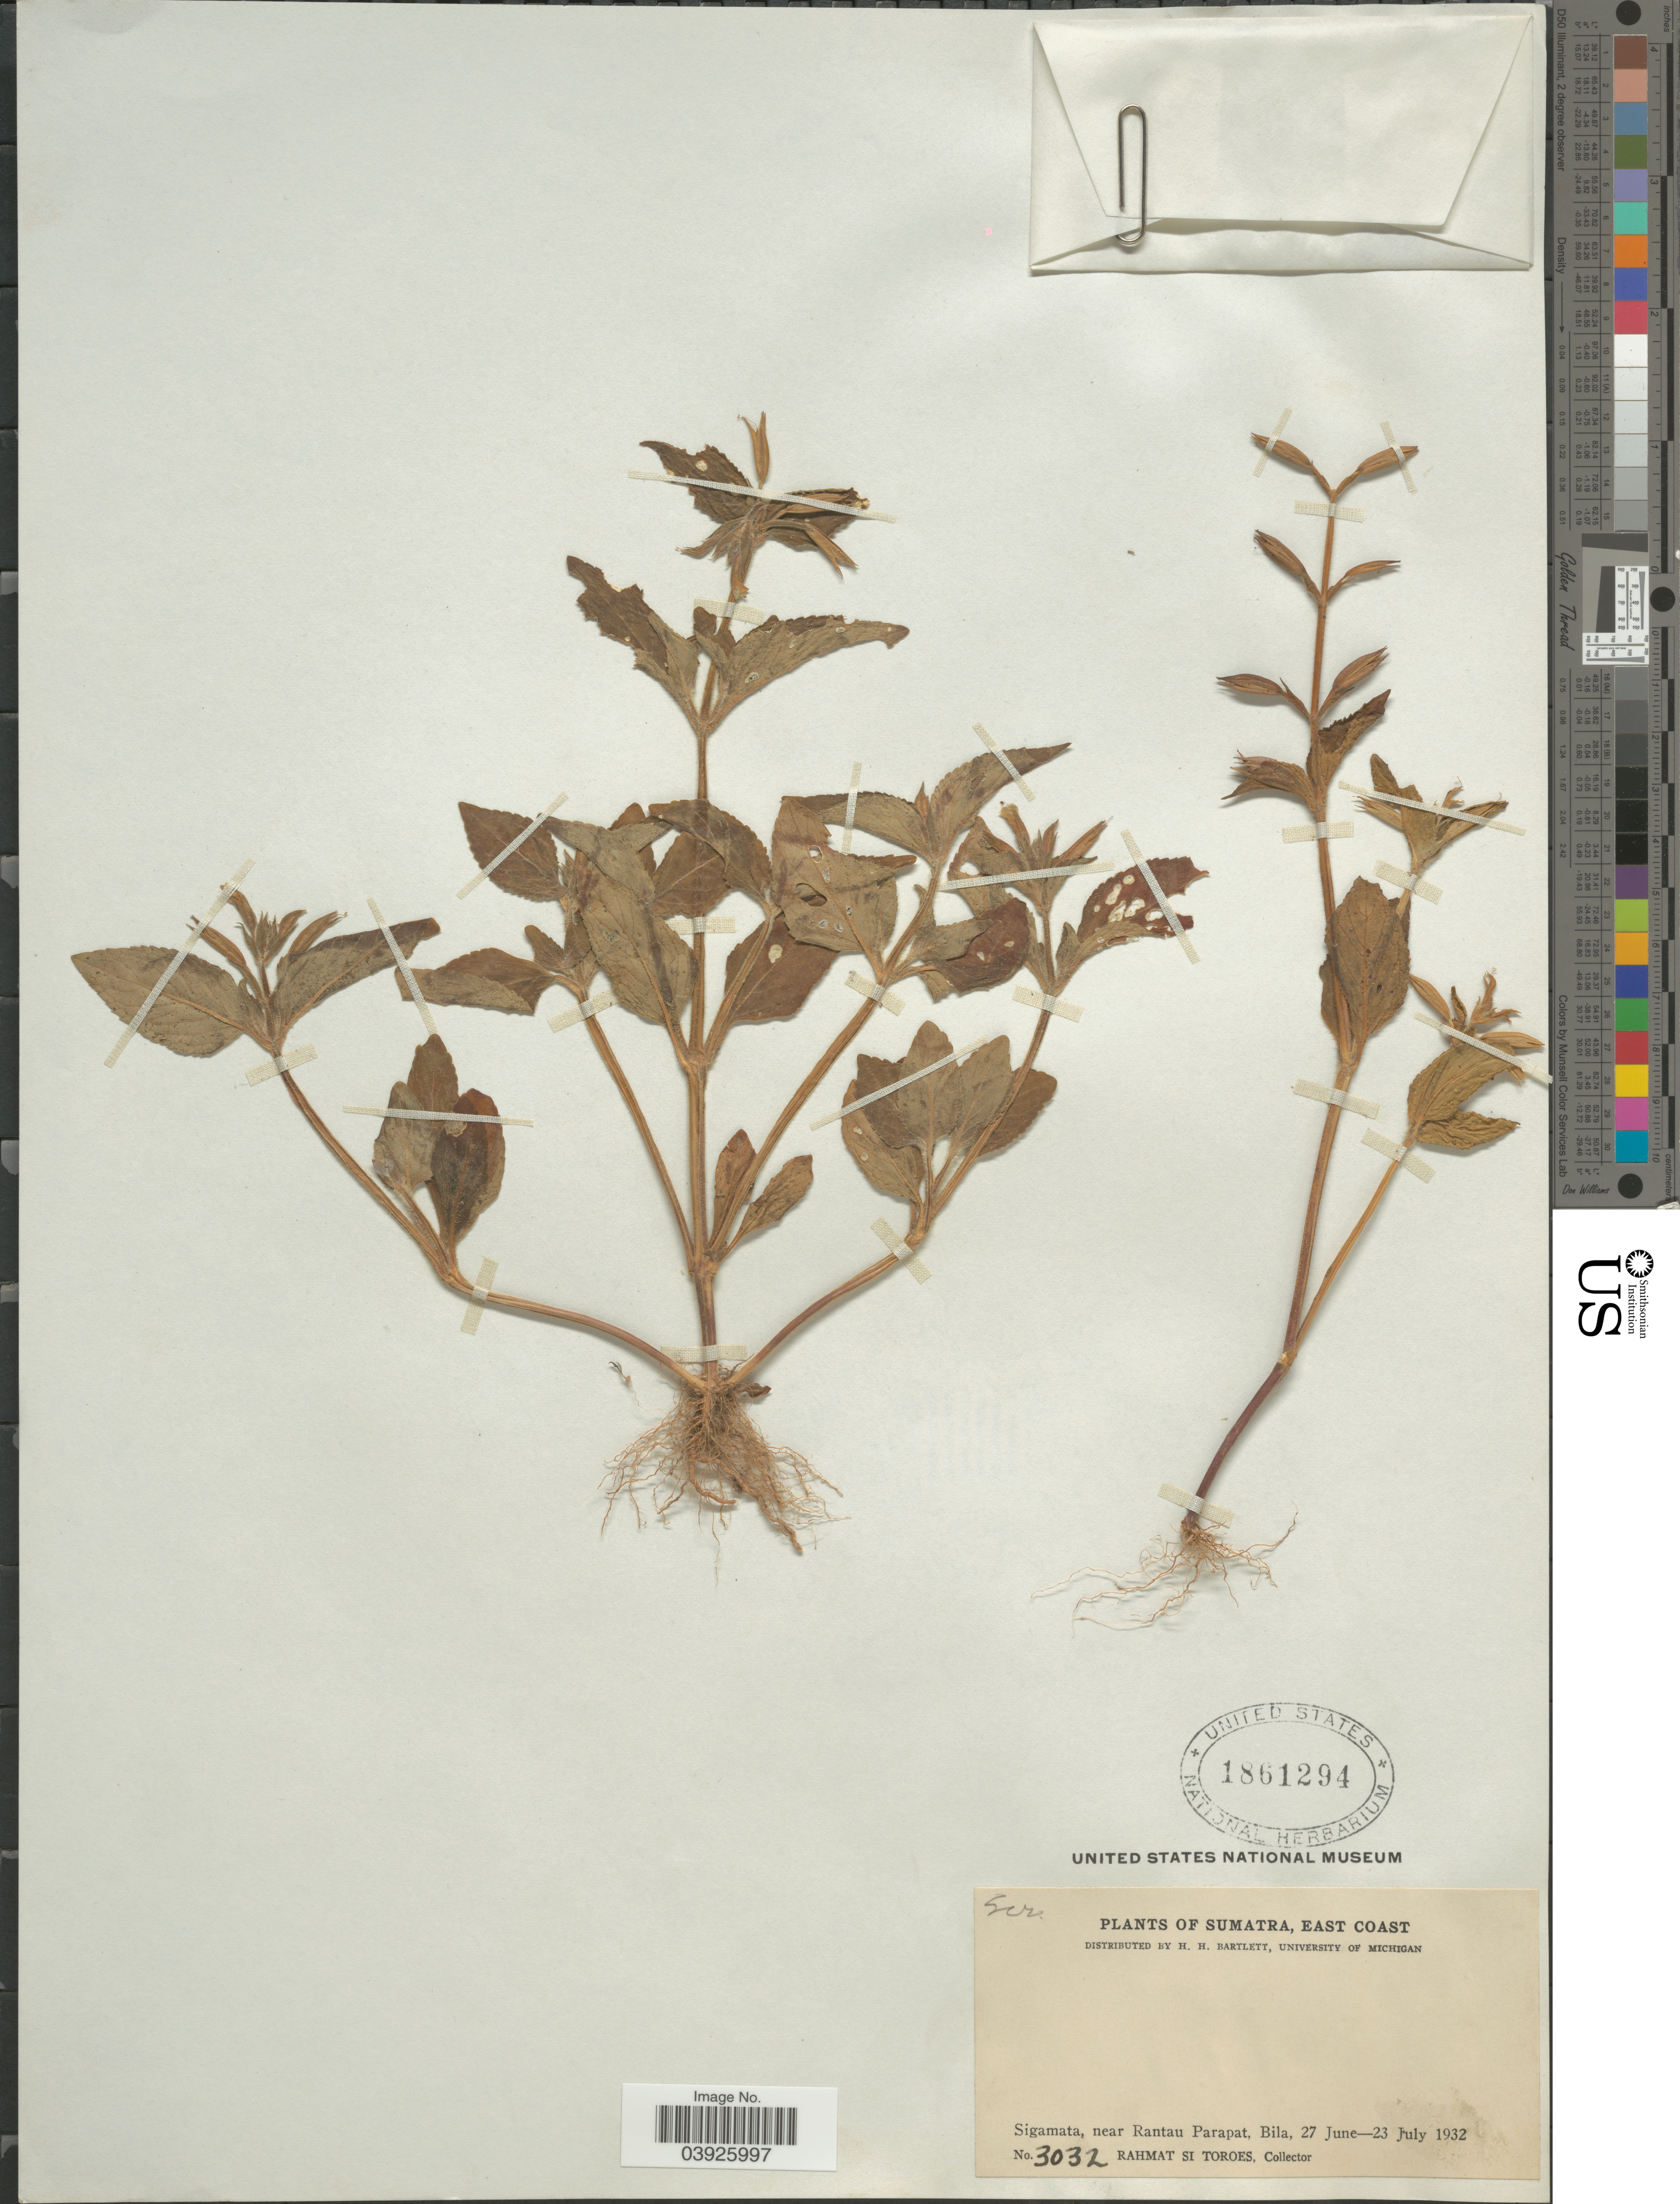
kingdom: Plantae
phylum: Tracheophyta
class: Magnoliopsida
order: Lamiales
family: Scrophulariaceae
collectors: Rahmat Si Boeea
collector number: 3032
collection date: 1932-06-27/1932-07-23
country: Indonesia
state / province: Sumatra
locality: East Coast. Sigamata, near Rantau Parapat, Bila.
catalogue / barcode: US 1861294